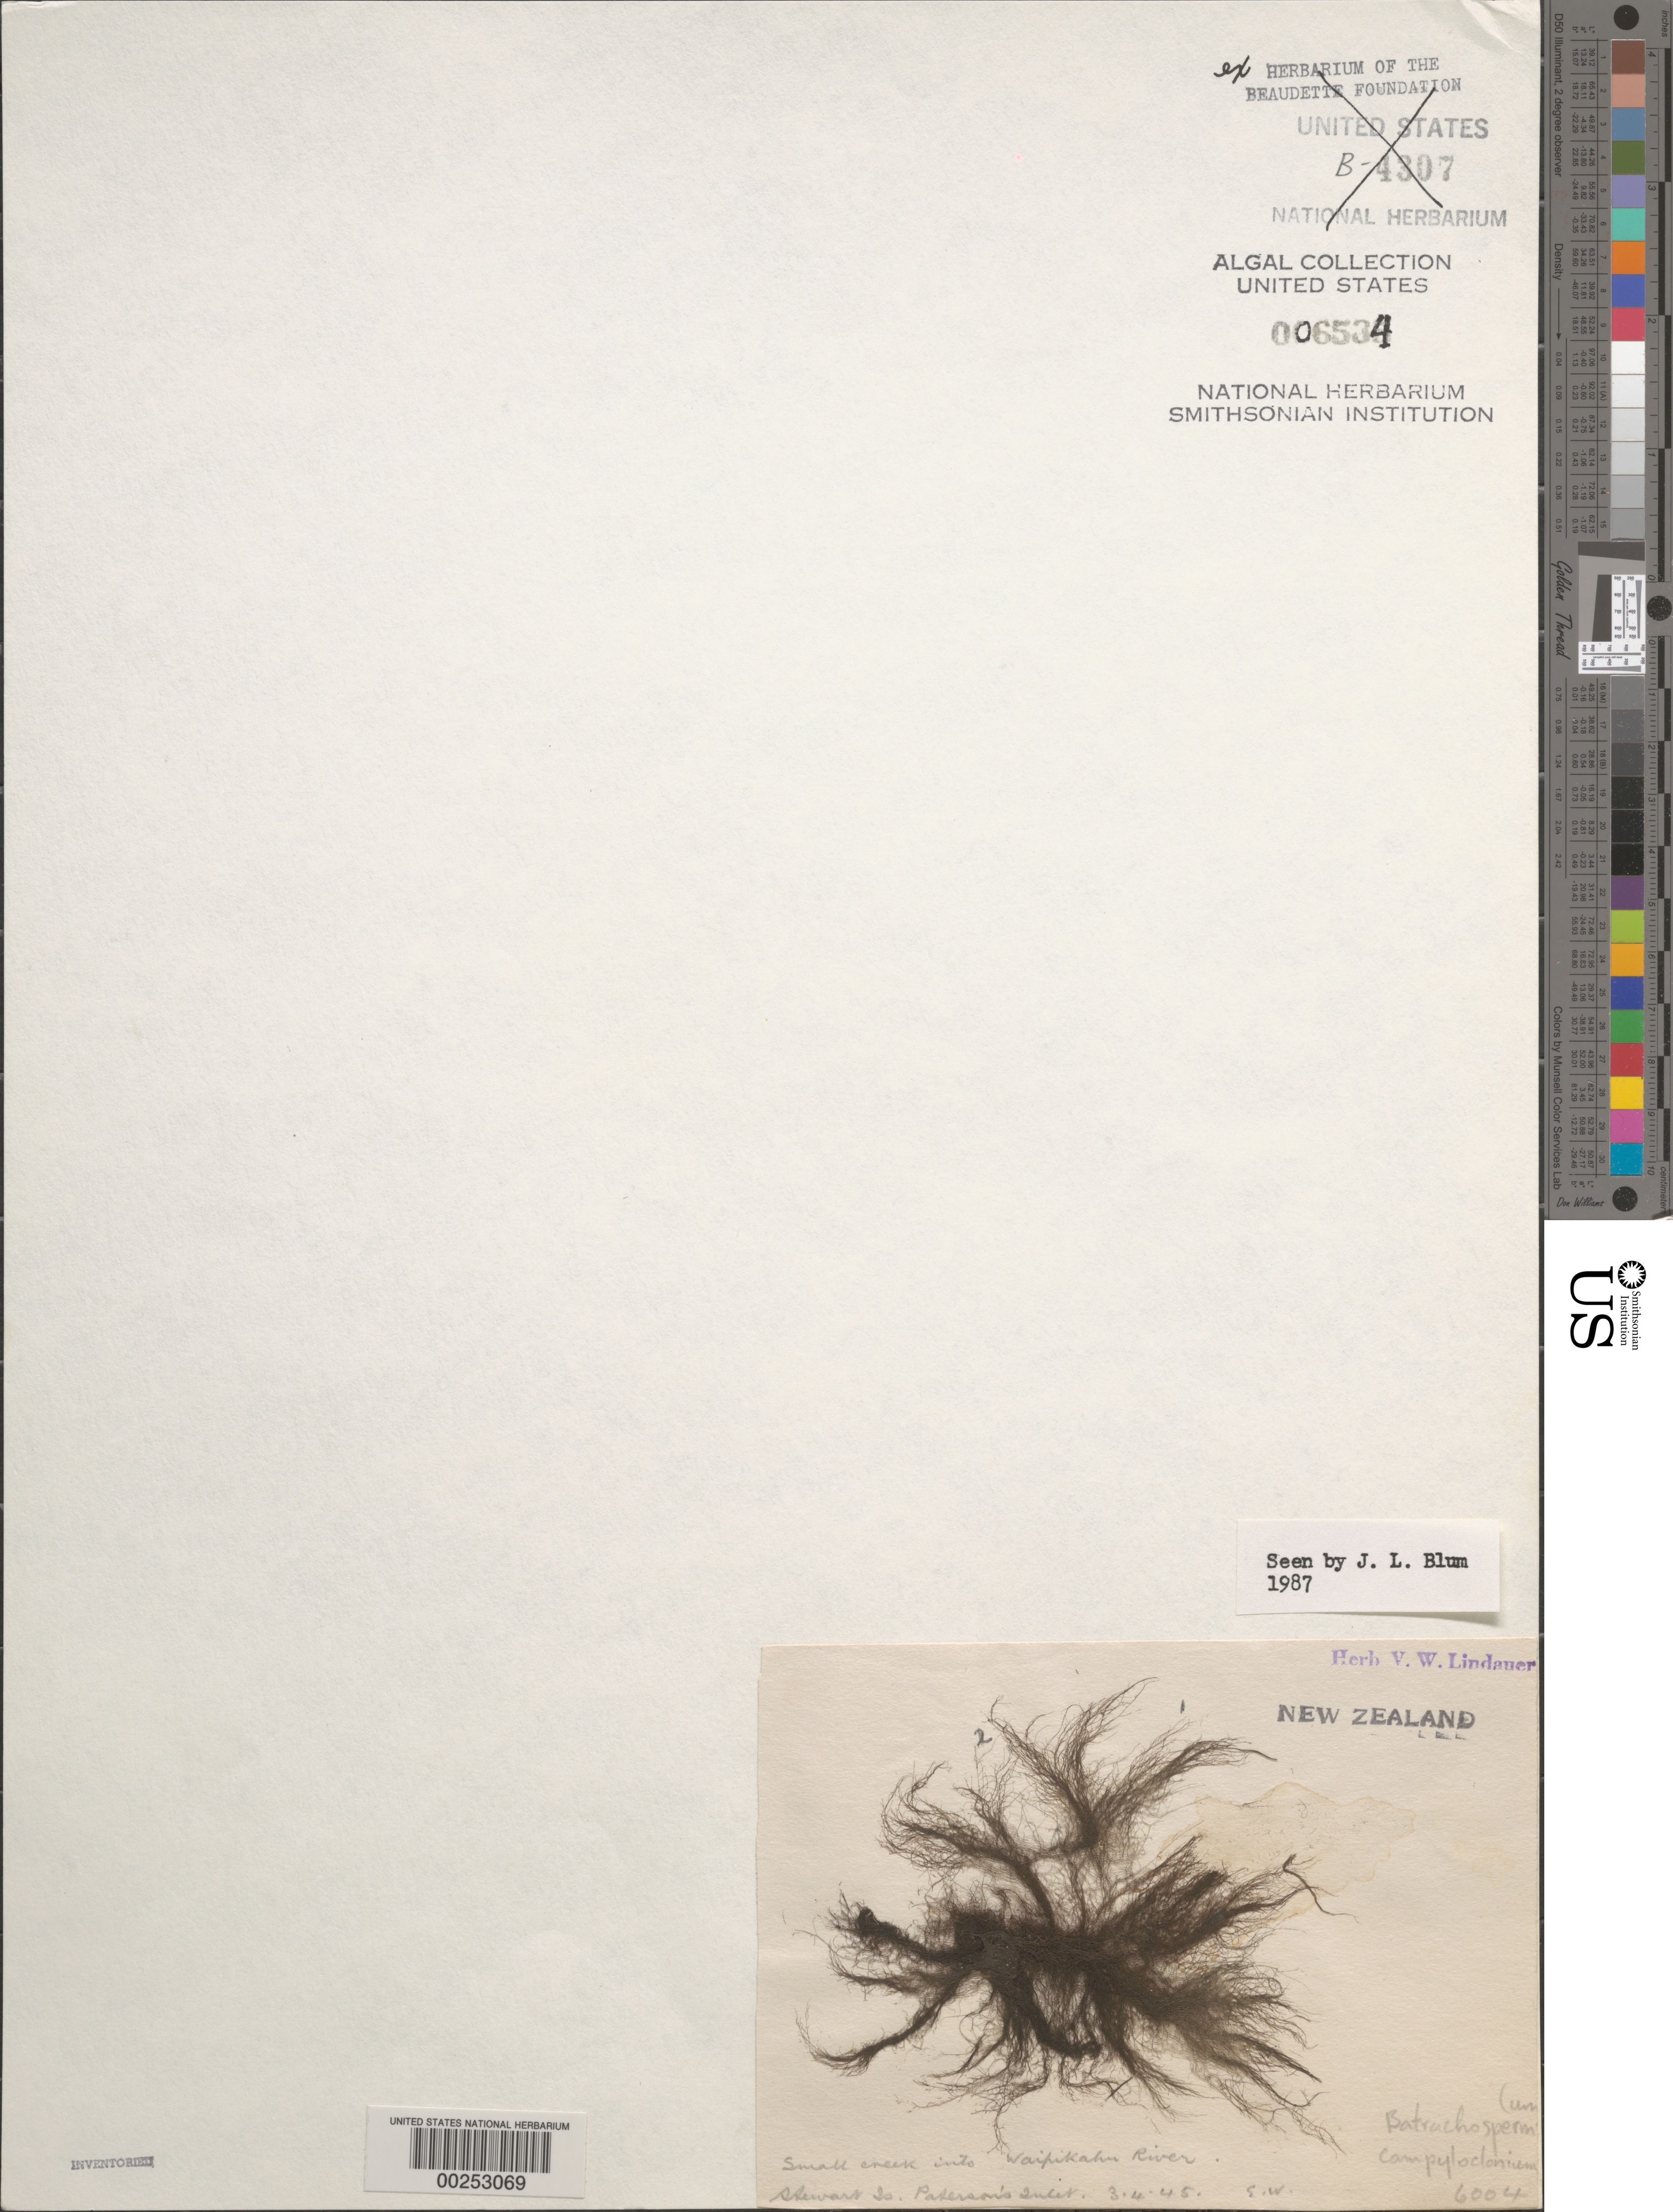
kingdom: Plantae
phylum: Rhodophyta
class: Florideophyceae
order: Batrachospermales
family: Batrachospermaceae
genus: Nothocladus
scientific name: Nothocladus bourrellyi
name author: (Reis) Entwisle & M.L. Vis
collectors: V. Lindauer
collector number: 6004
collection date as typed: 03 Apr 1945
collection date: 1945-04-03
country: New Zealand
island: Stewart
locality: Waipikahu river, paterson inlet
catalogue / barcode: US 6534